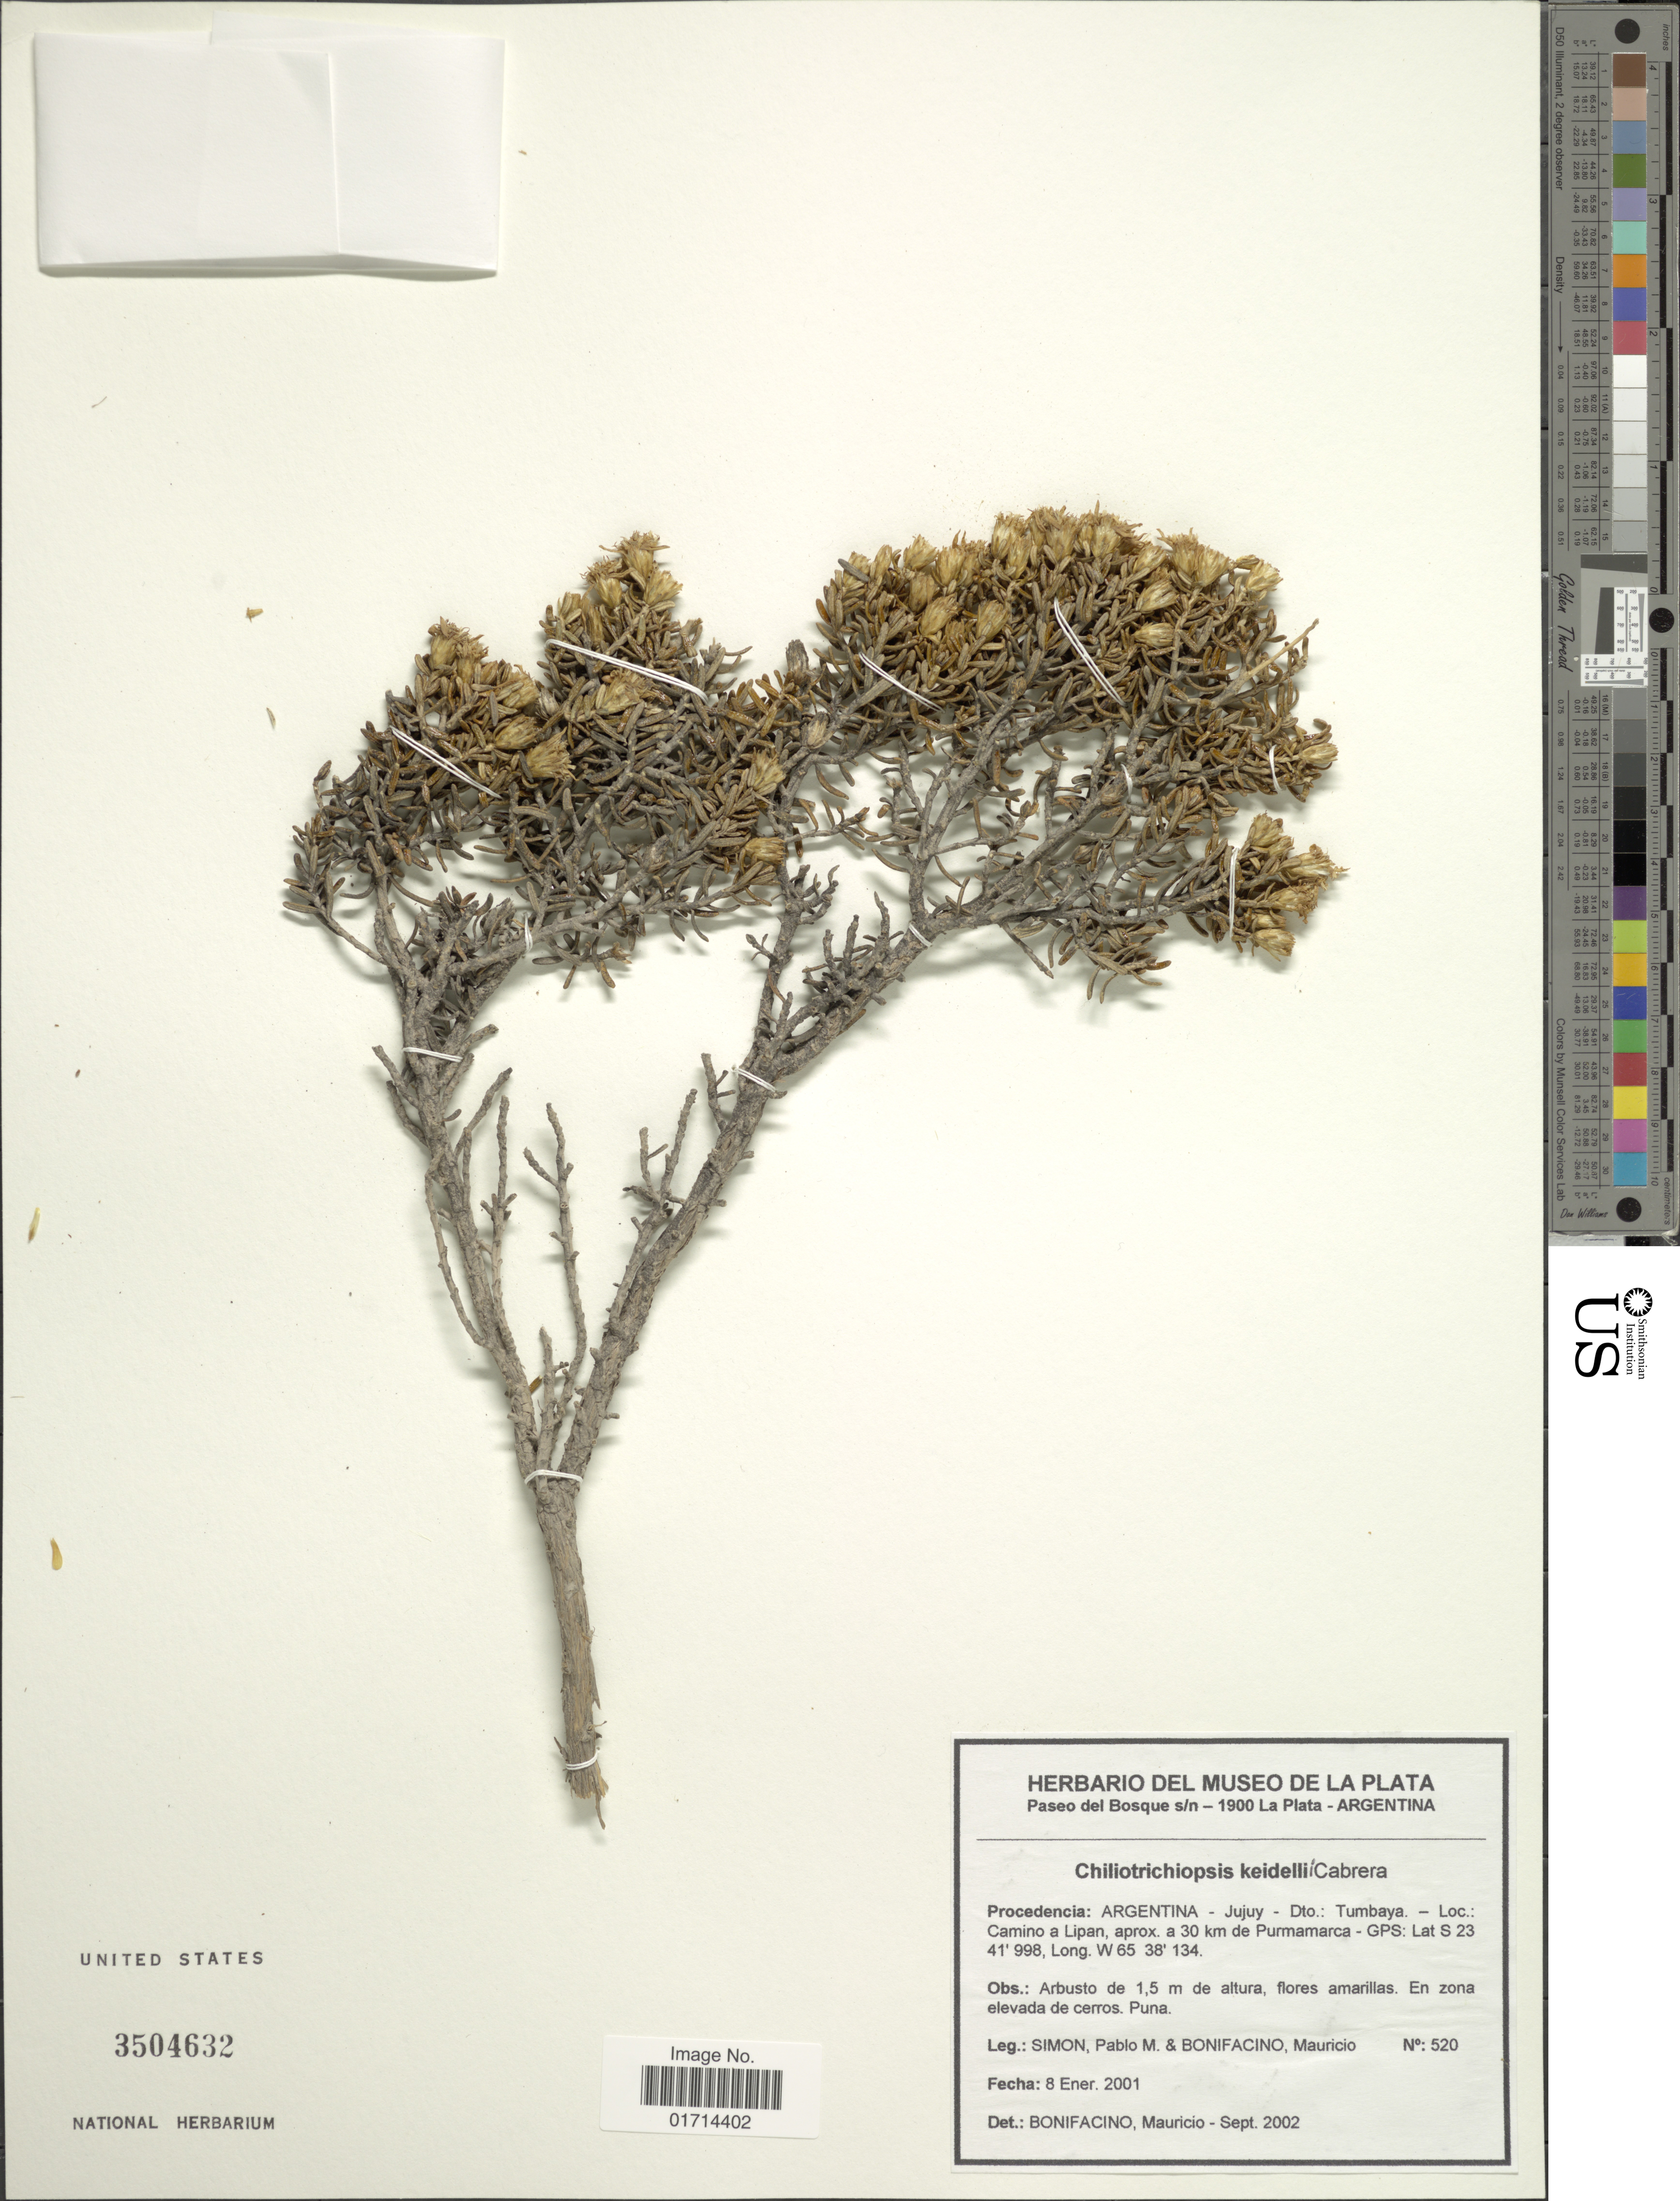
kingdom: Plantae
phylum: Tracheophyta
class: Magnoliopsida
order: Asterales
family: Asteraceae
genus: Chiliotrichiopsis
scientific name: Chiliotrichiopsis keideli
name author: Cabrera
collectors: P. M. Simón & M. Bonifacino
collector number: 520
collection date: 2001-01-08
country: Argentina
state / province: Jujuy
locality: Dto.: Tumbaya, Camino a Lipan, aprox. a 30 km de Purmamarca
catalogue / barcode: US 3504632